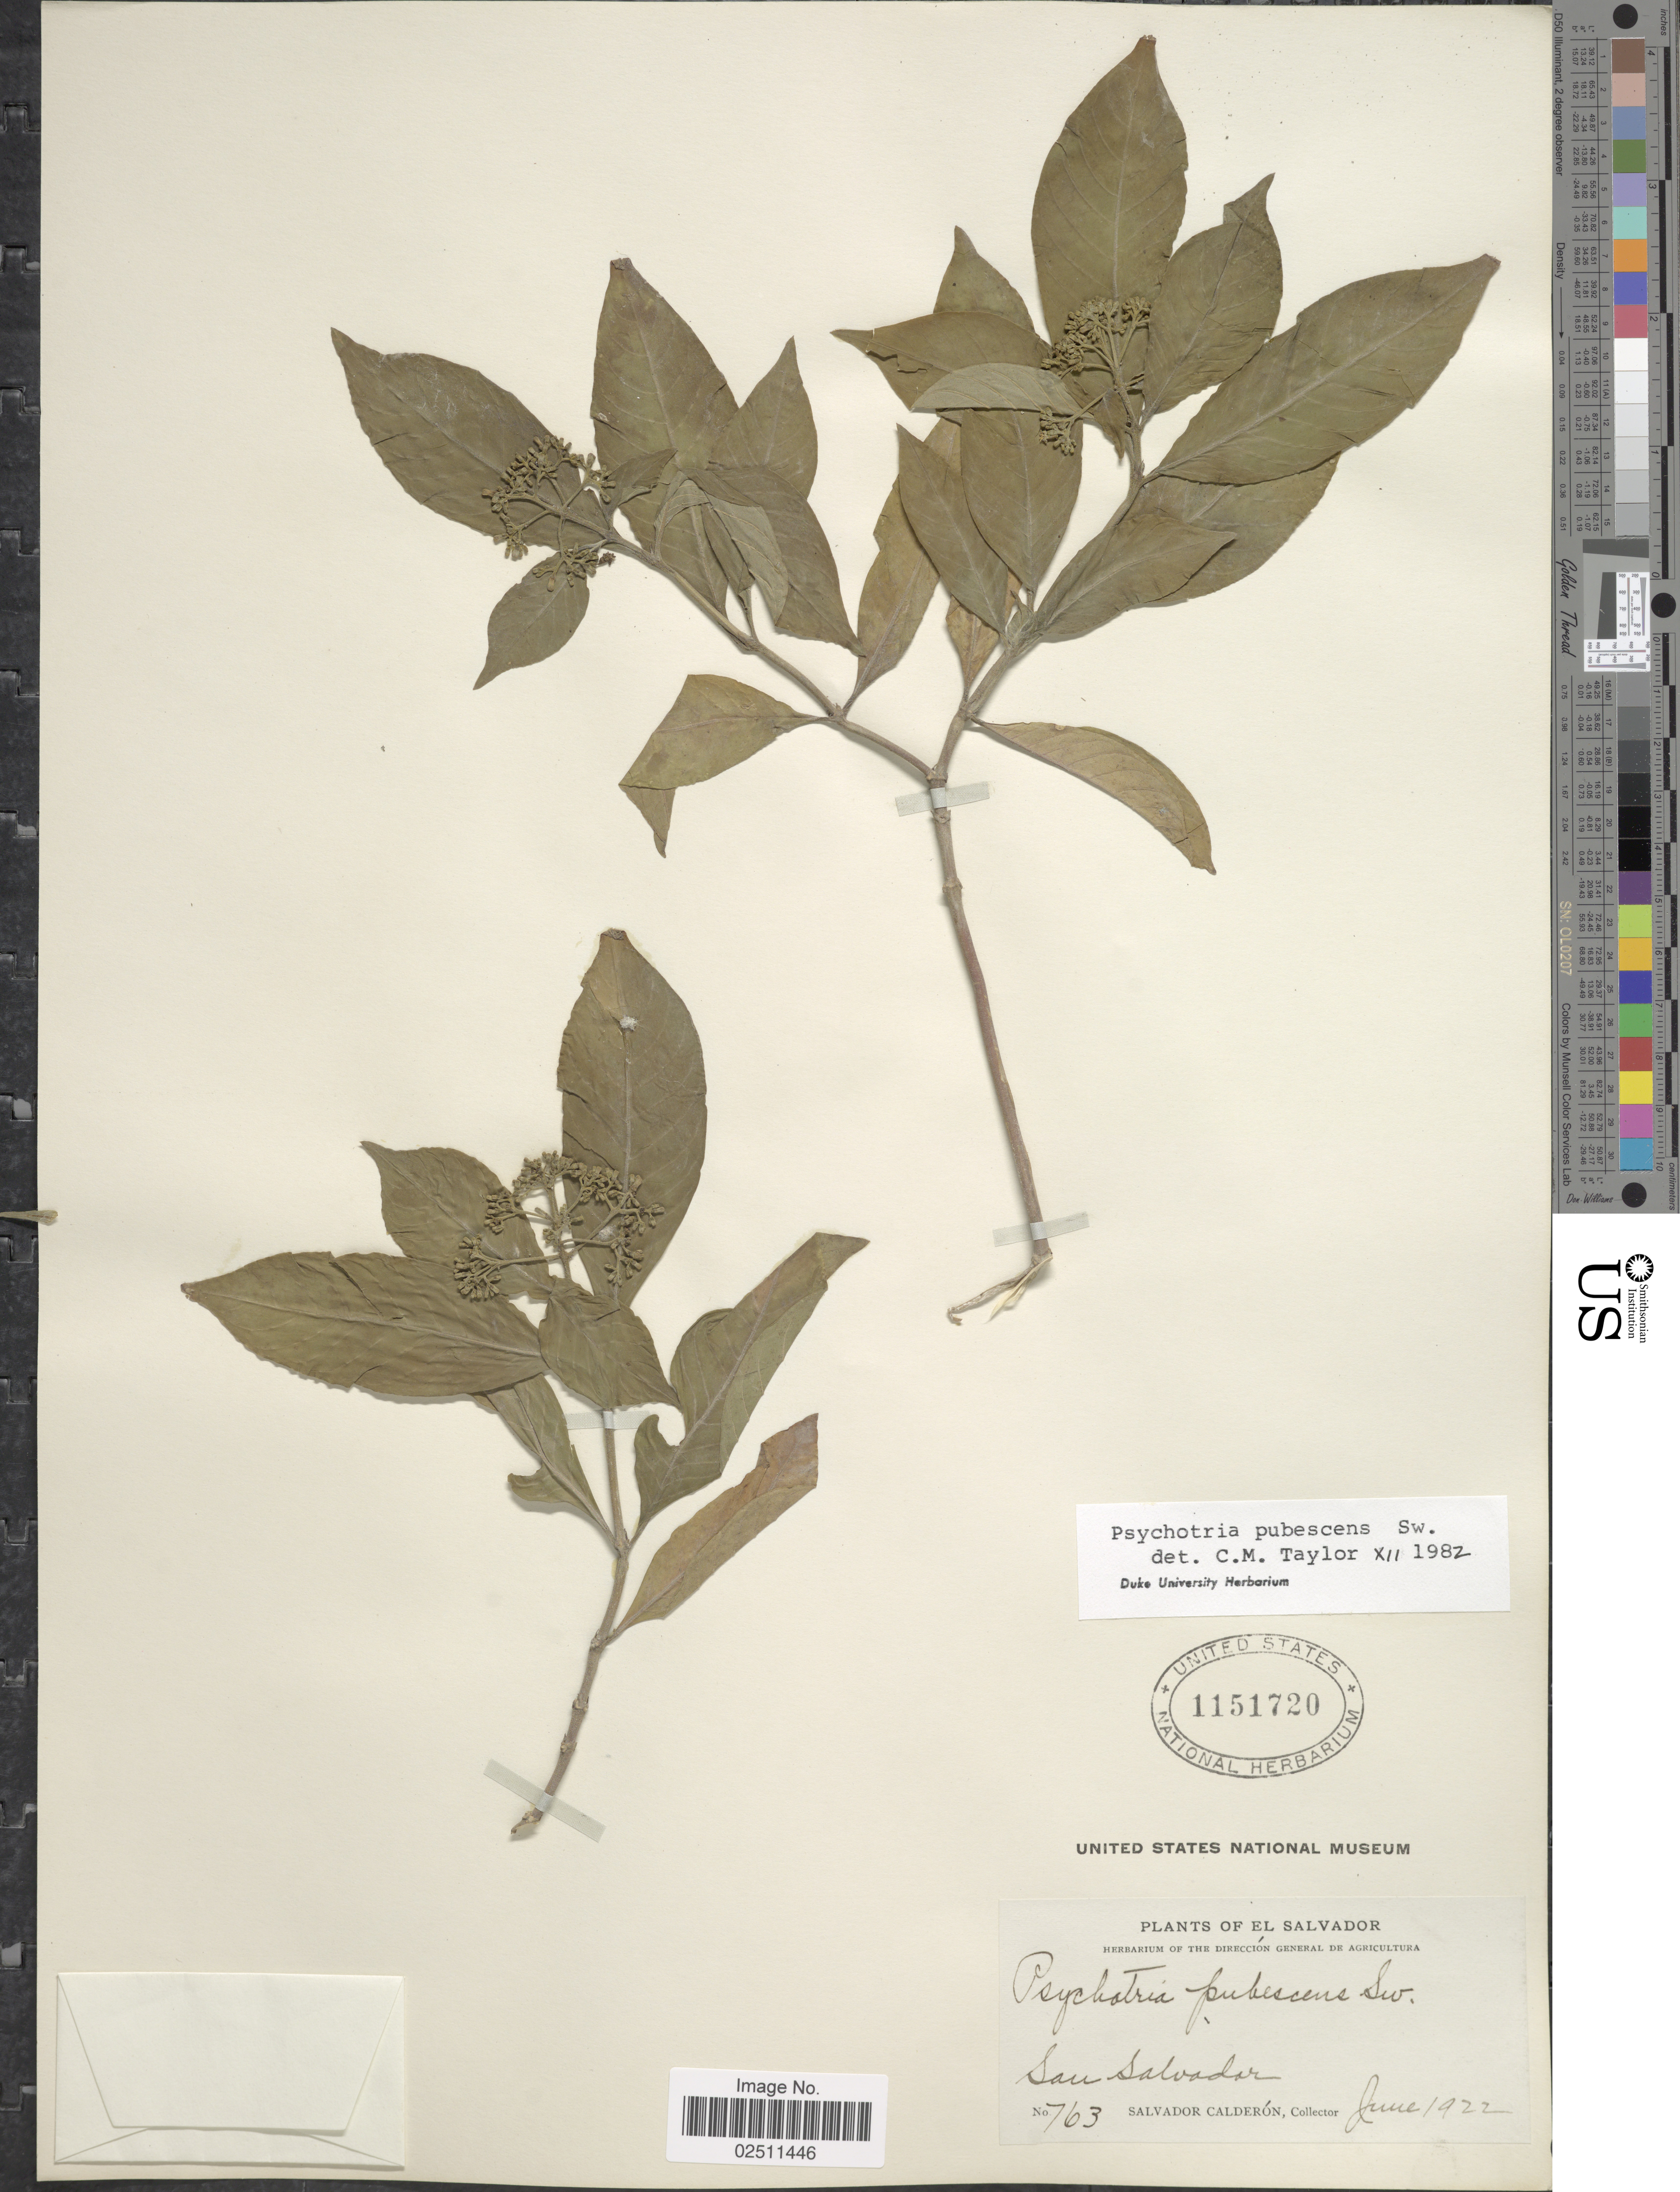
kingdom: Plantae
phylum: Tracheophyta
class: Magnoliopsida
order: Gentianales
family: Rubiaceae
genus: Psychotria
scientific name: Psychotria pubescens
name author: Sw.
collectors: S. Calderón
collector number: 763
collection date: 1922-06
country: El Salvador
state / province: San Salvador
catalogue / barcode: US 1151720